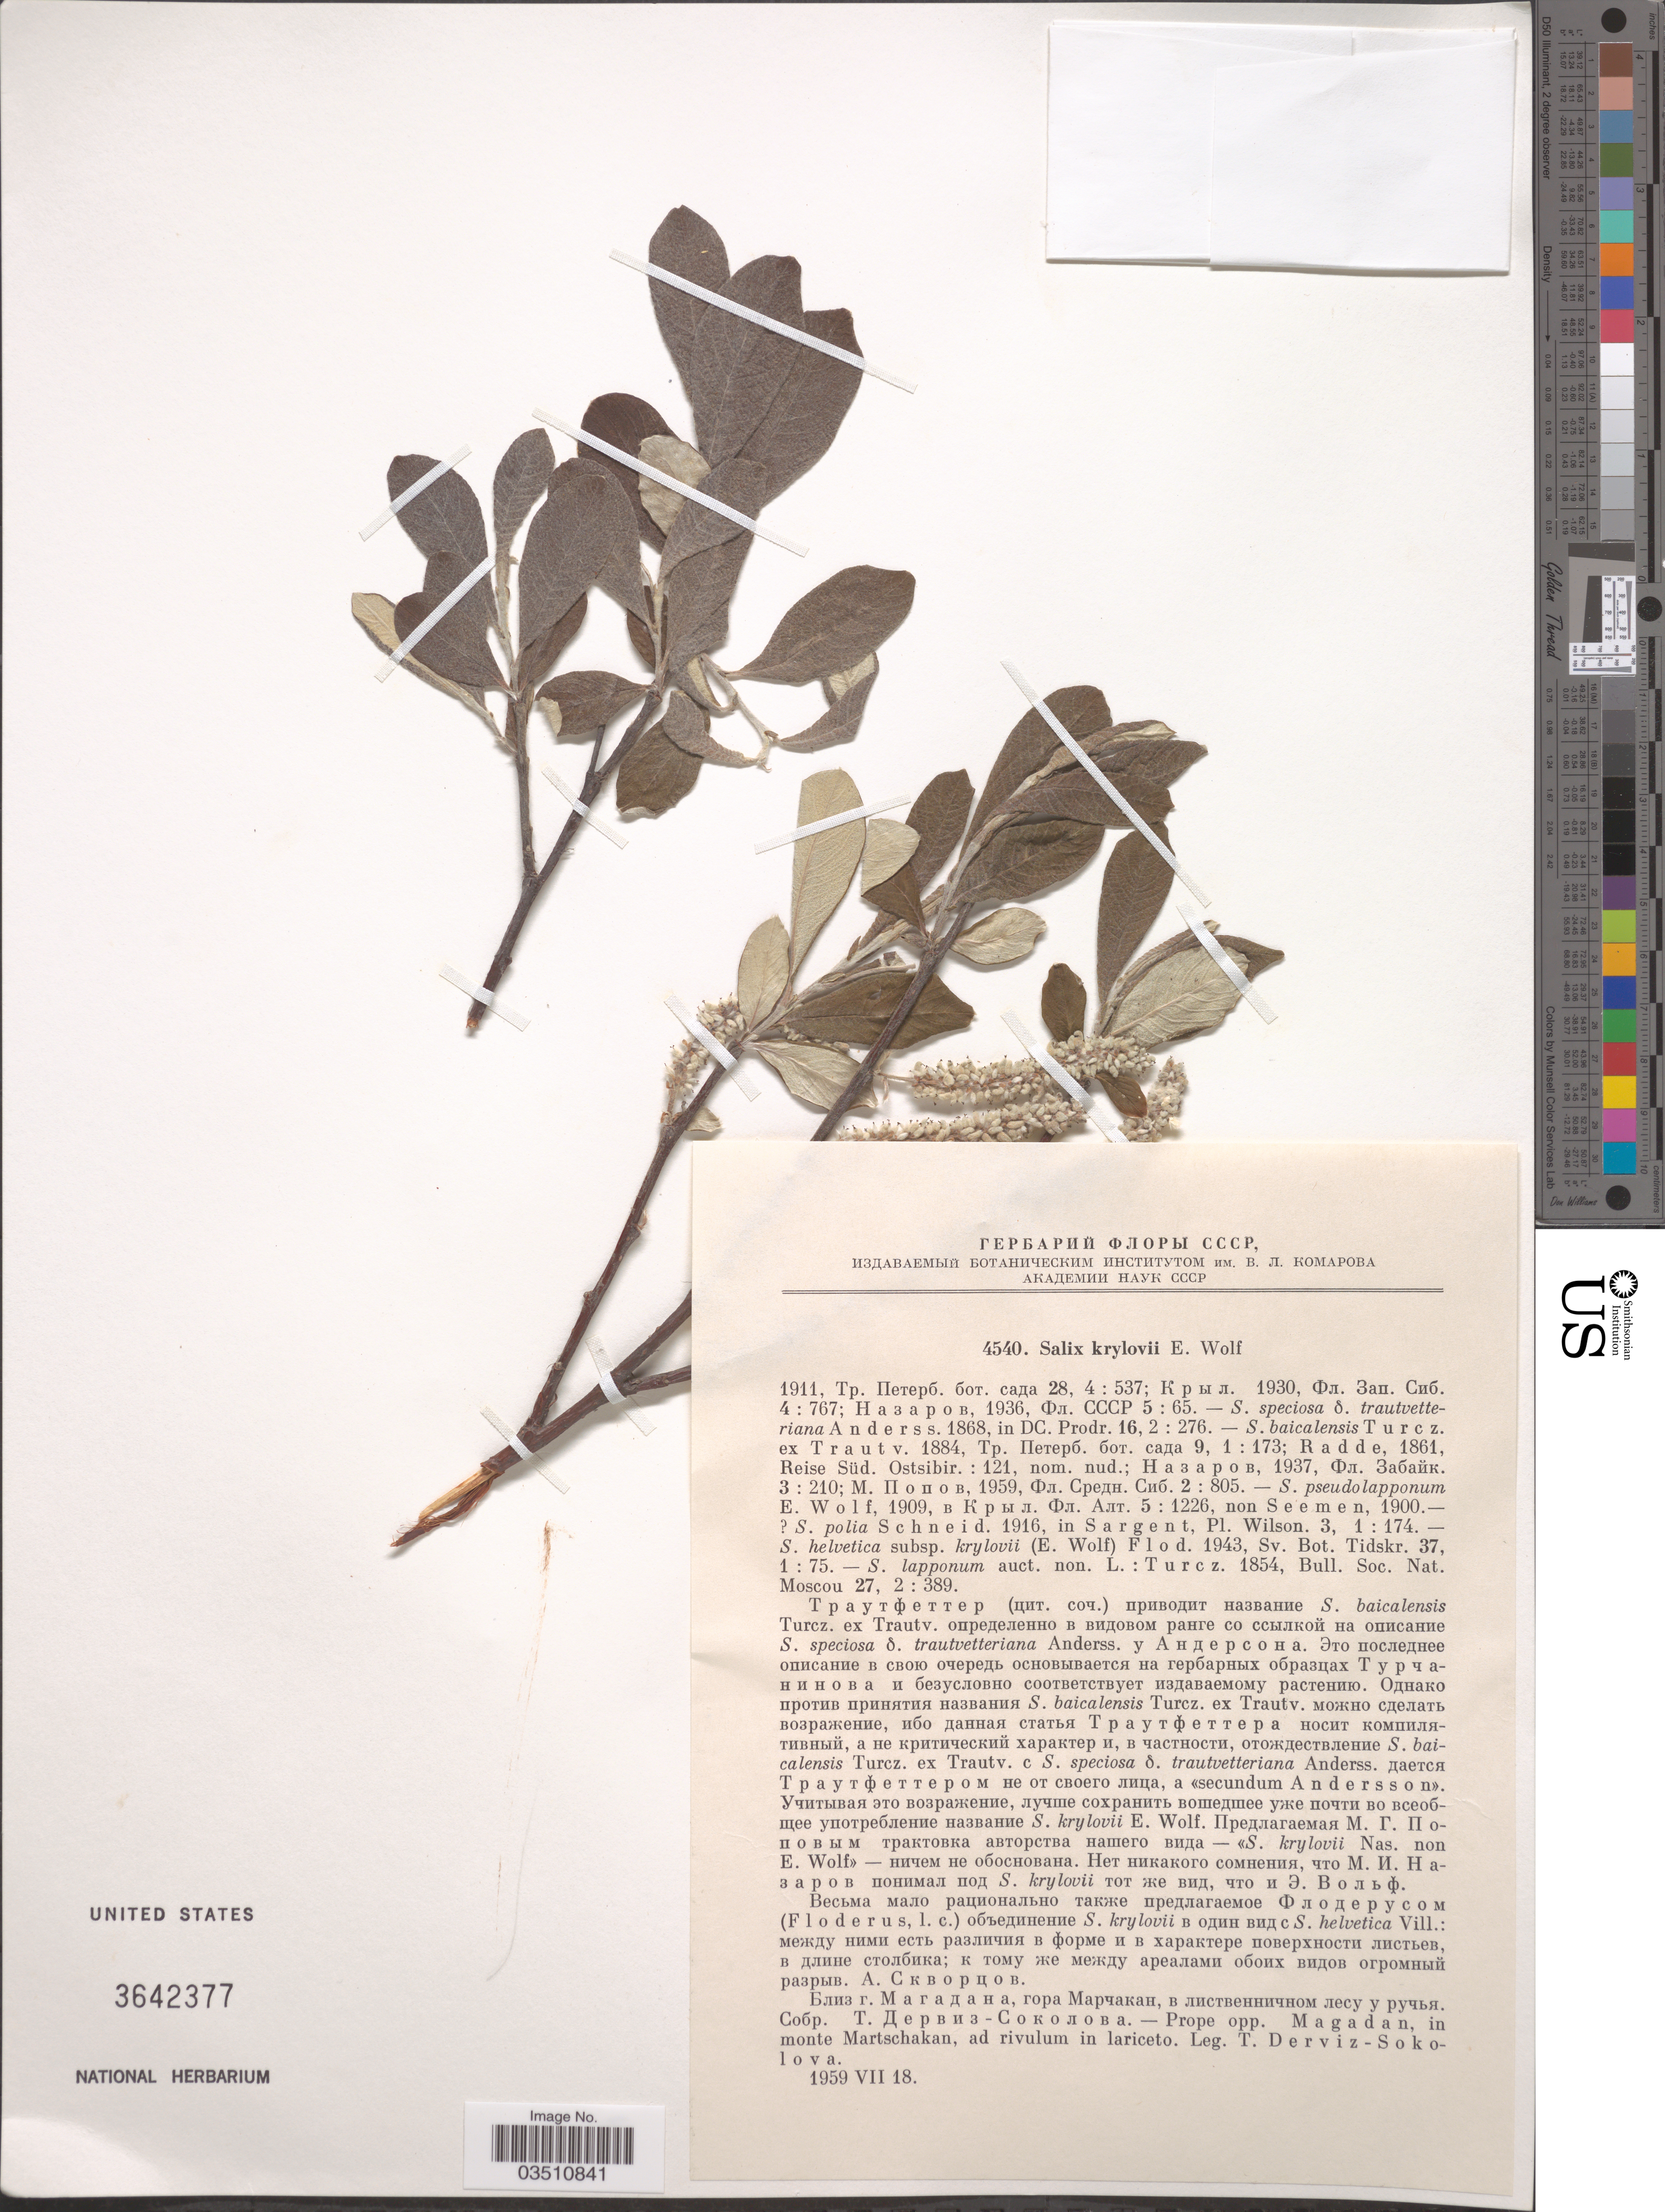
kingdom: Plantae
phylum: Tracheophyta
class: Magnoliopsida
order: Malpighiales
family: Salicaceae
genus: Salix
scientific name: Salix krylovii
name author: E.L. Wolf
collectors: T. Derviz-Sokolova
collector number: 4540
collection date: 1959-07-18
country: Russian Federation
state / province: Magadan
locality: Prope opp. Magadan, in monte Martschakan, ad rivulum in lariceto.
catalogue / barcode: US 3642377